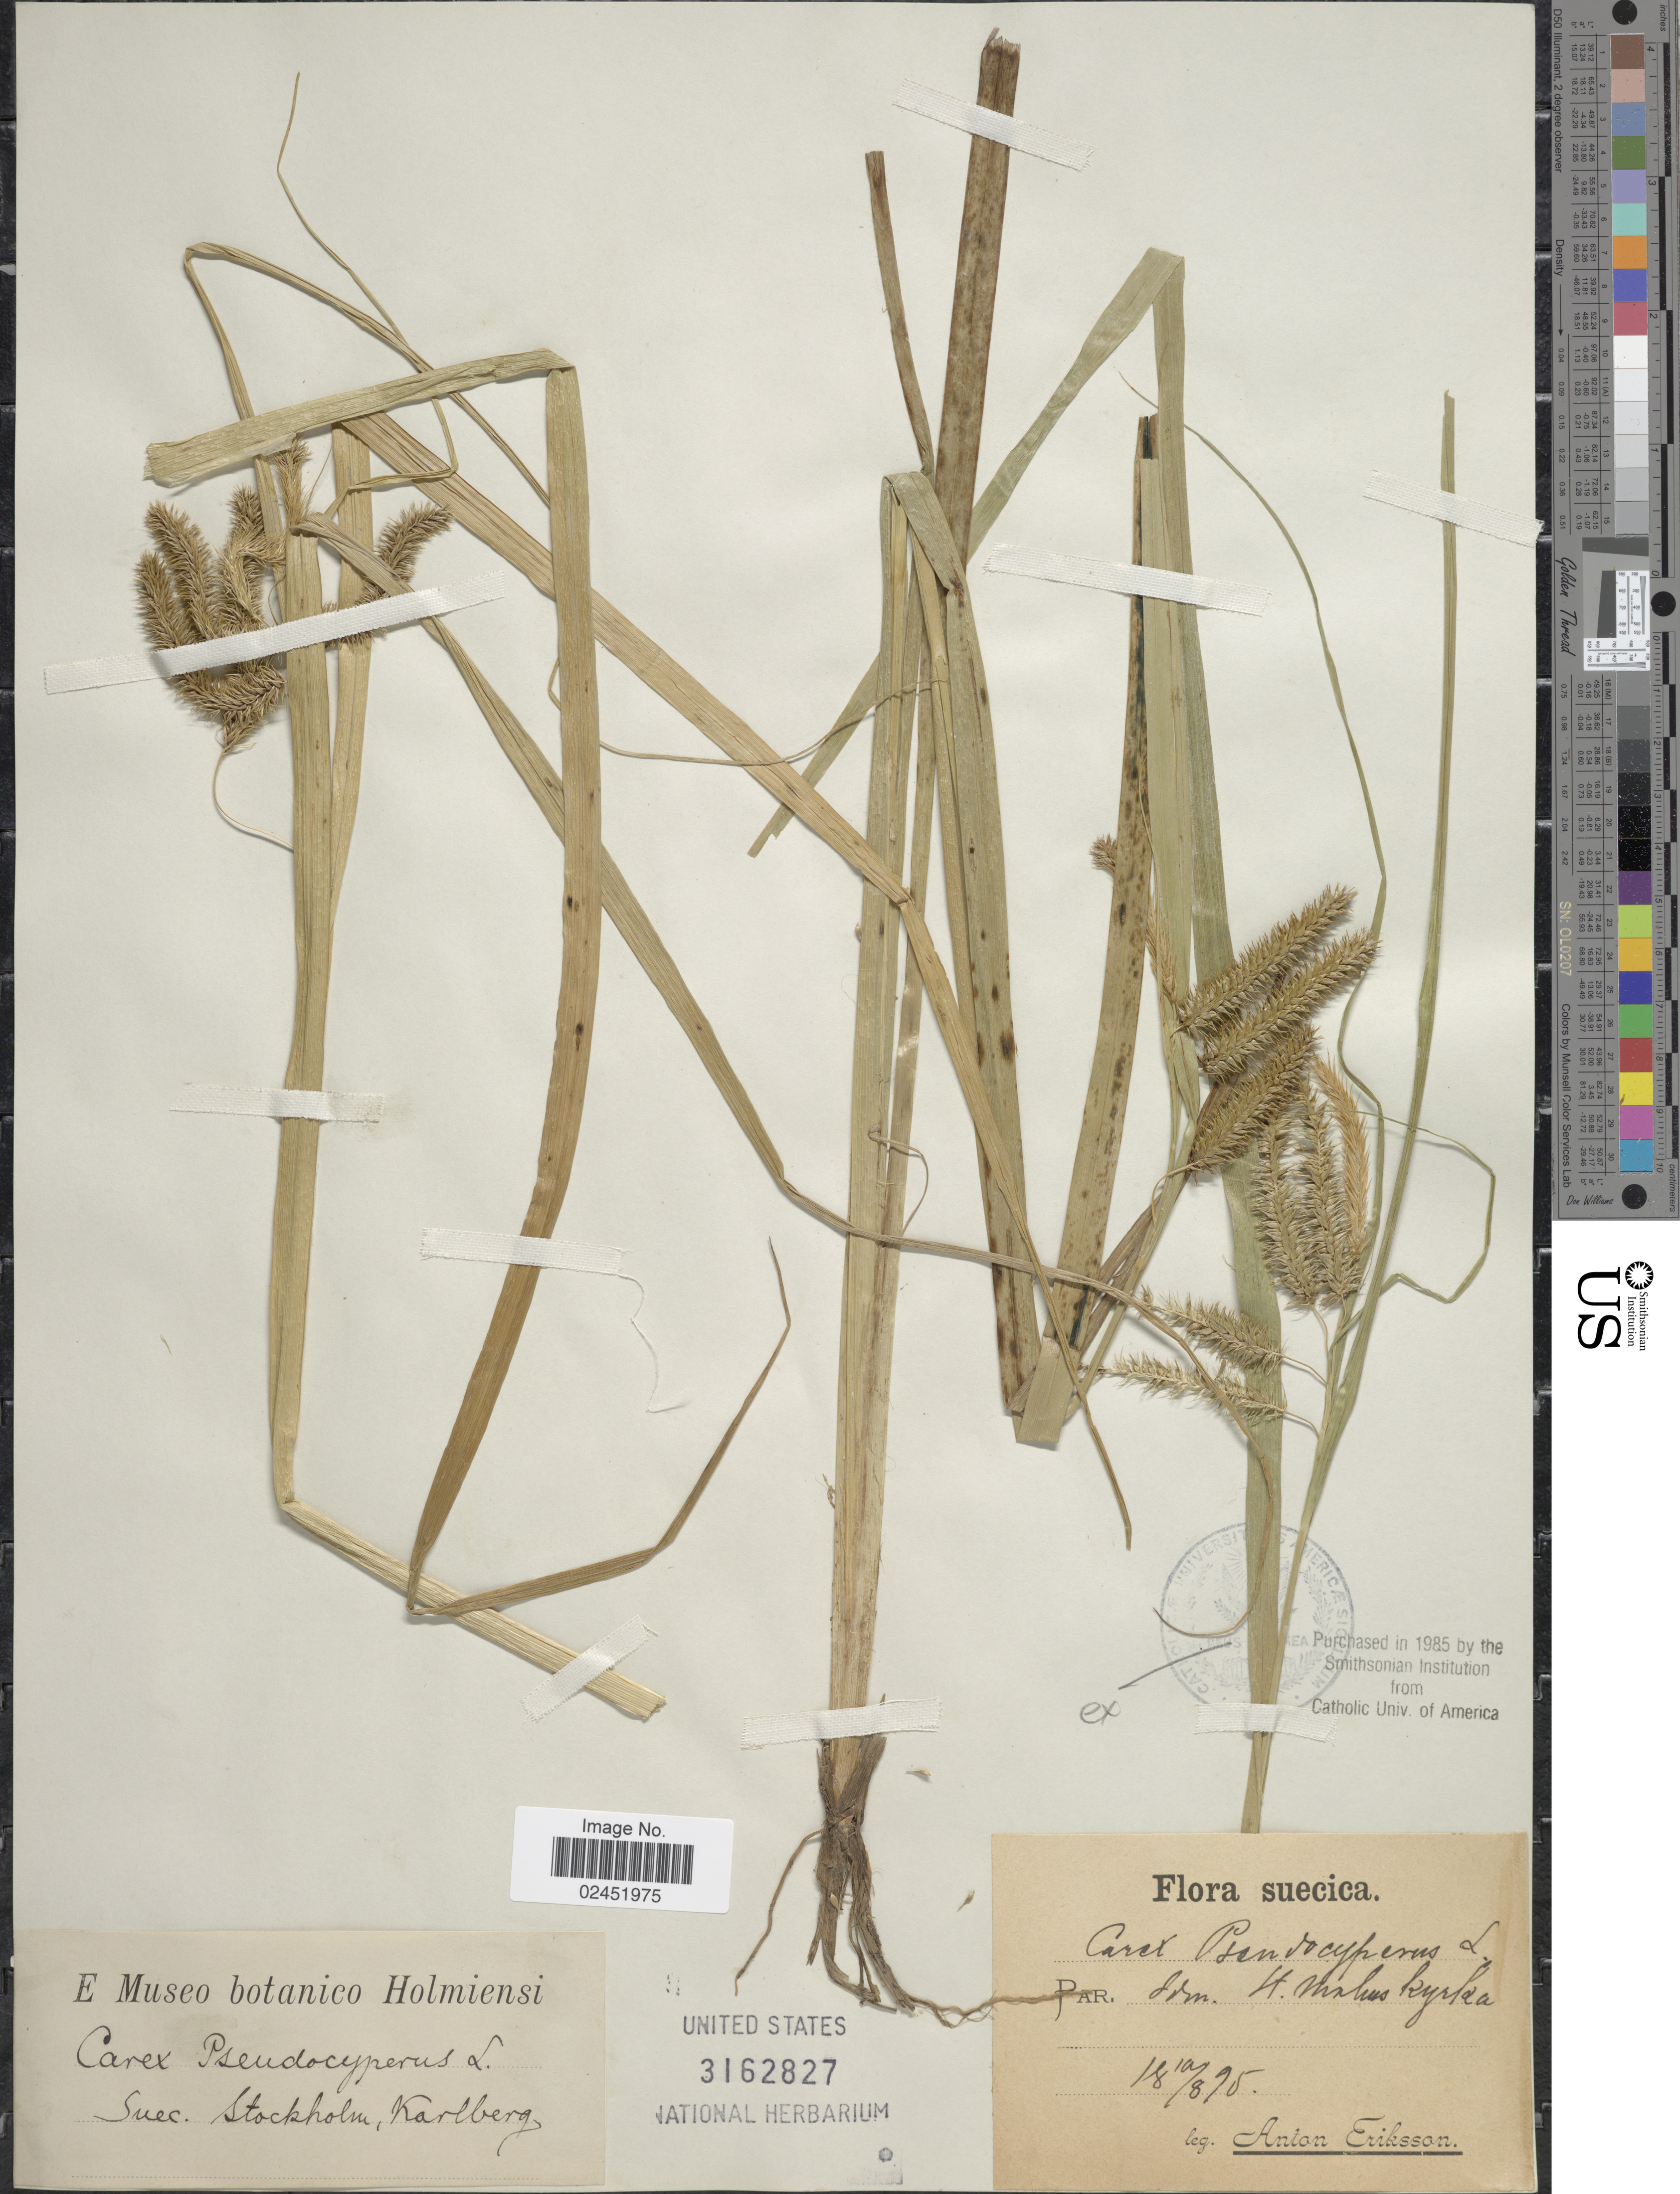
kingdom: Plantae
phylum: Tracheophyta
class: Liliopsida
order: Poales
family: Cyperaceae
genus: Carex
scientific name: Carex pseudocyperus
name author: L.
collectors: A. Eriksson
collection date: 1895-08-10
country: Sweden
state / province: Stockholm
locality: Suec. Stockholm, Karlberg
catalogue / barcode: US 3162827